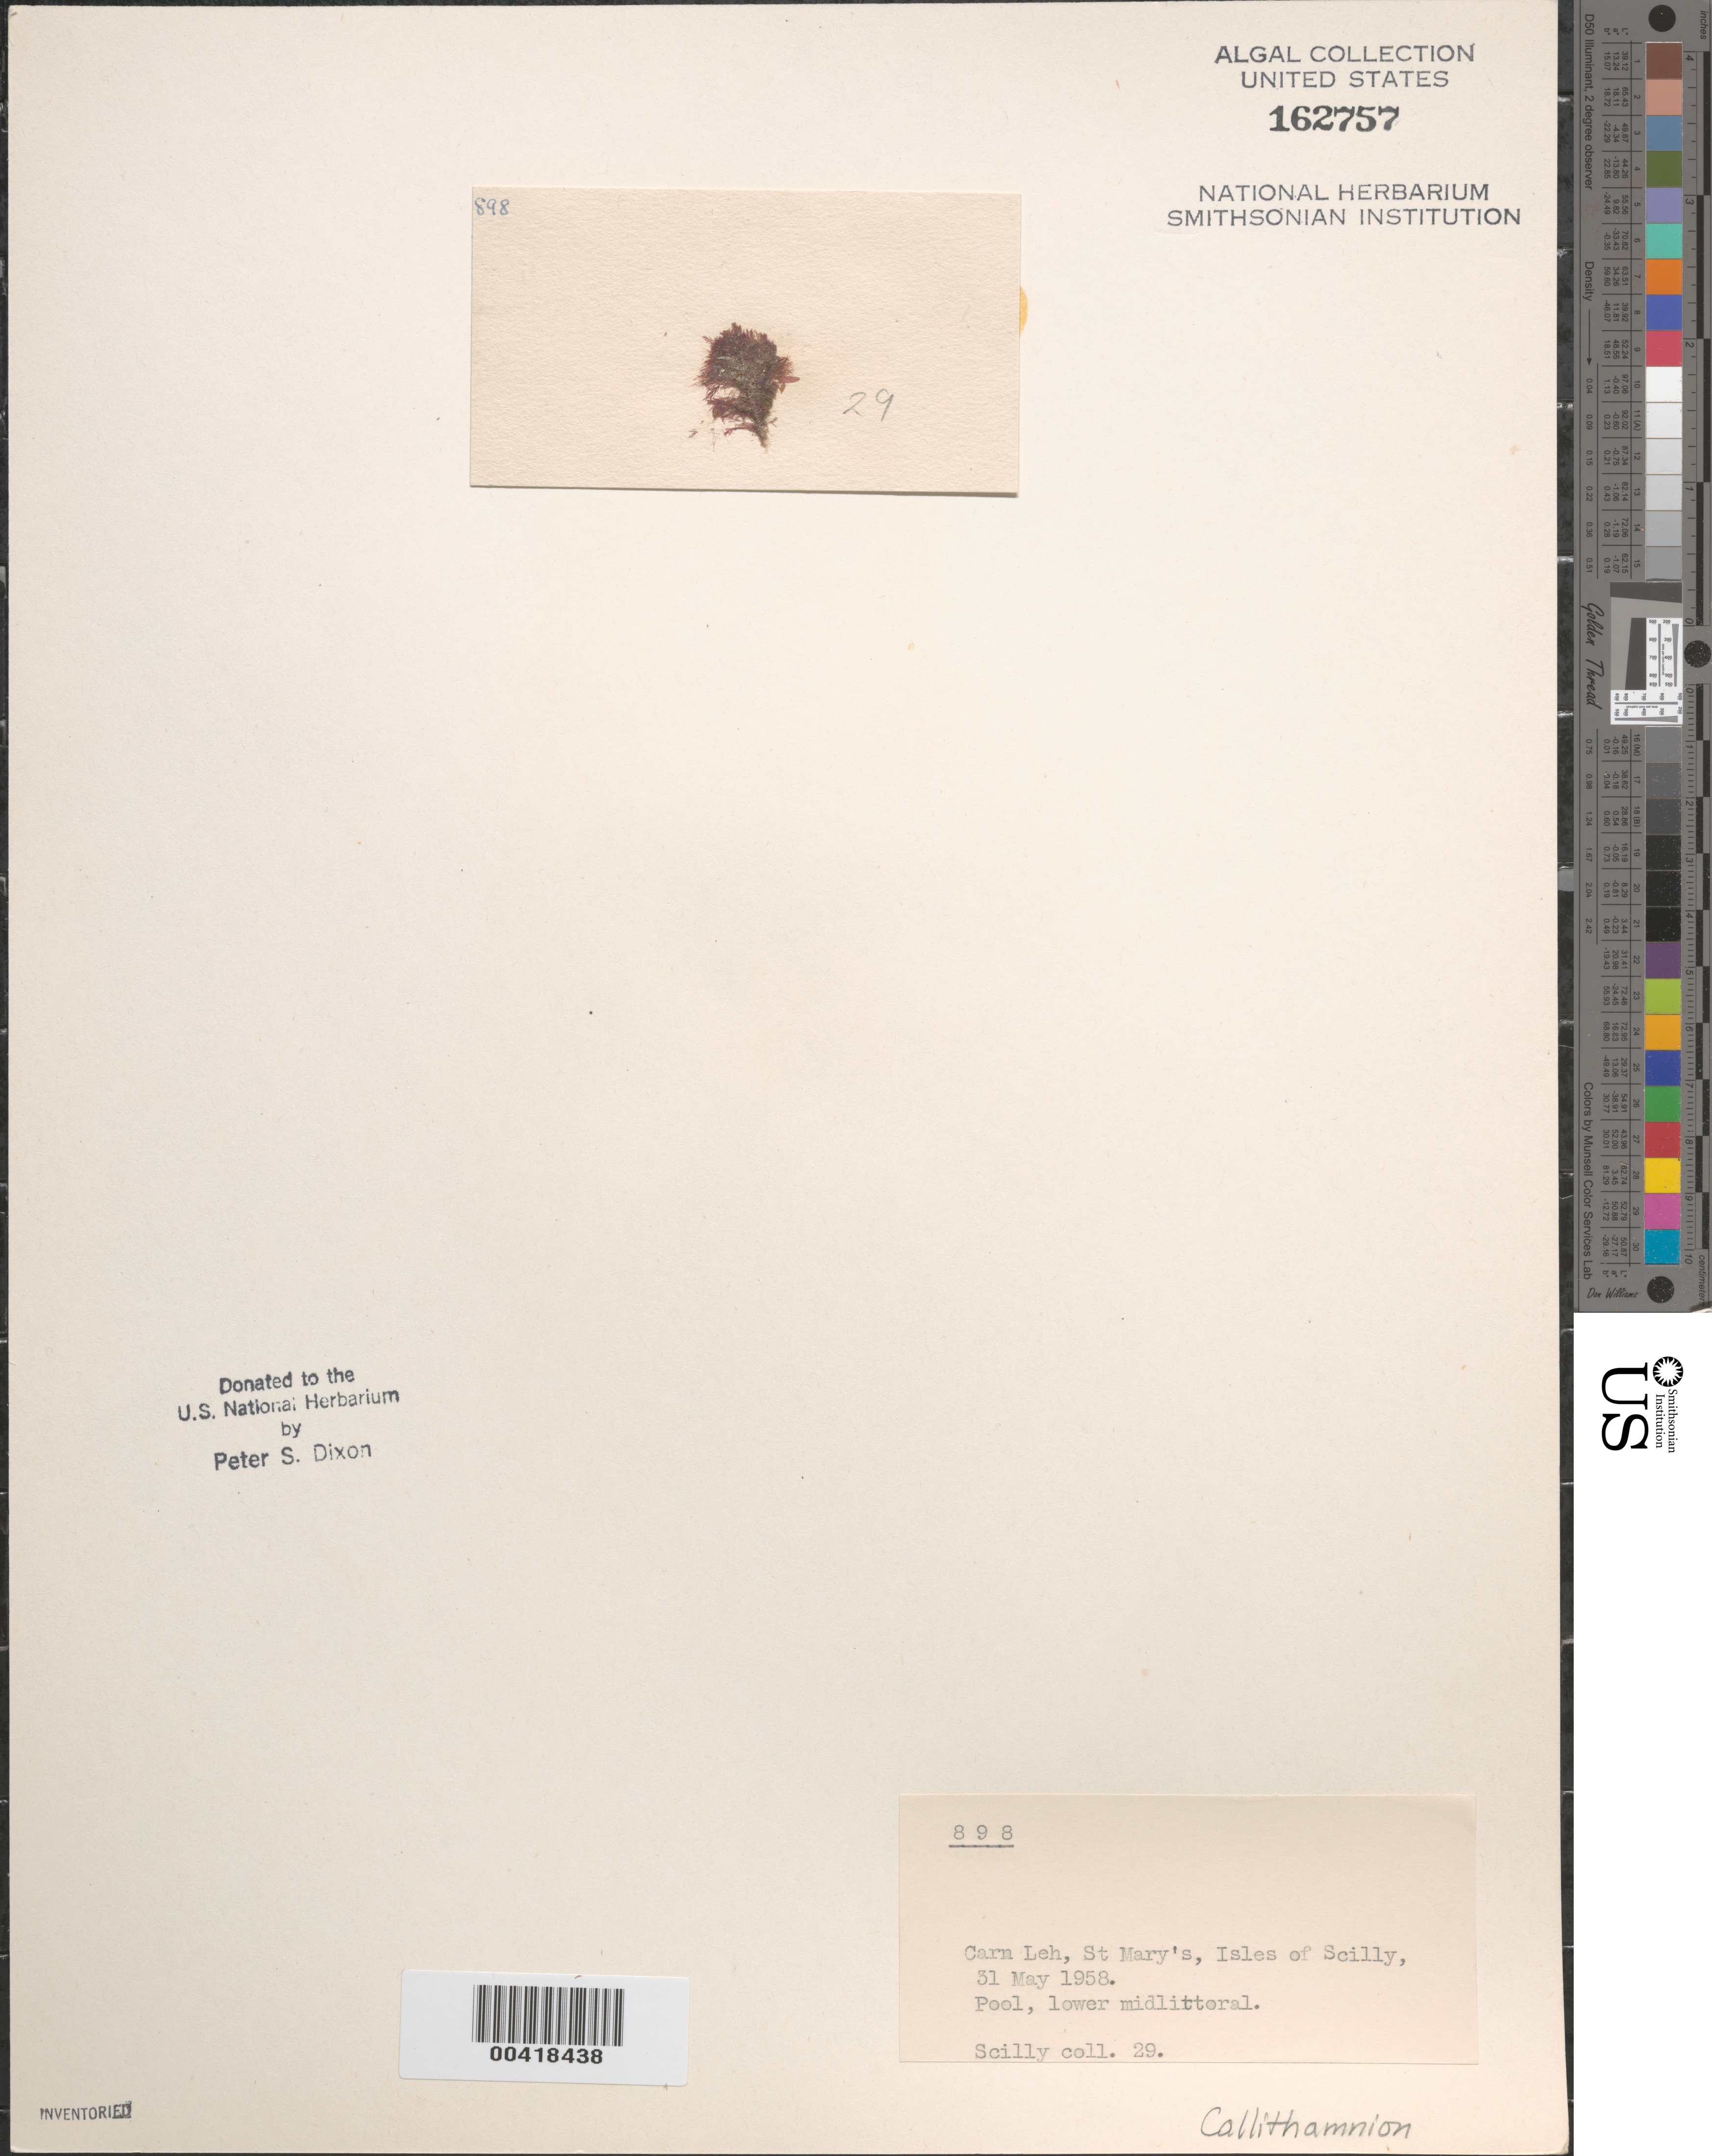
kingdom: Plantae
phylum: Rhodophyta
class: Florideophyceae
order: Ceramiales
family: Callithamniaceae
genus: Callithamnion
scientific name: Callithamnion sp.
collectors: P. S. Dixon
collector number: PSD 898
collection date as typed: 31 May 1958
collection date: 1958-05-31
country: United Kingdom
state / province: England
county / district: Council of the Isles of Scilly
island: St. Mary's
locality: Carn Leh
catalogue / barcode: US 162757